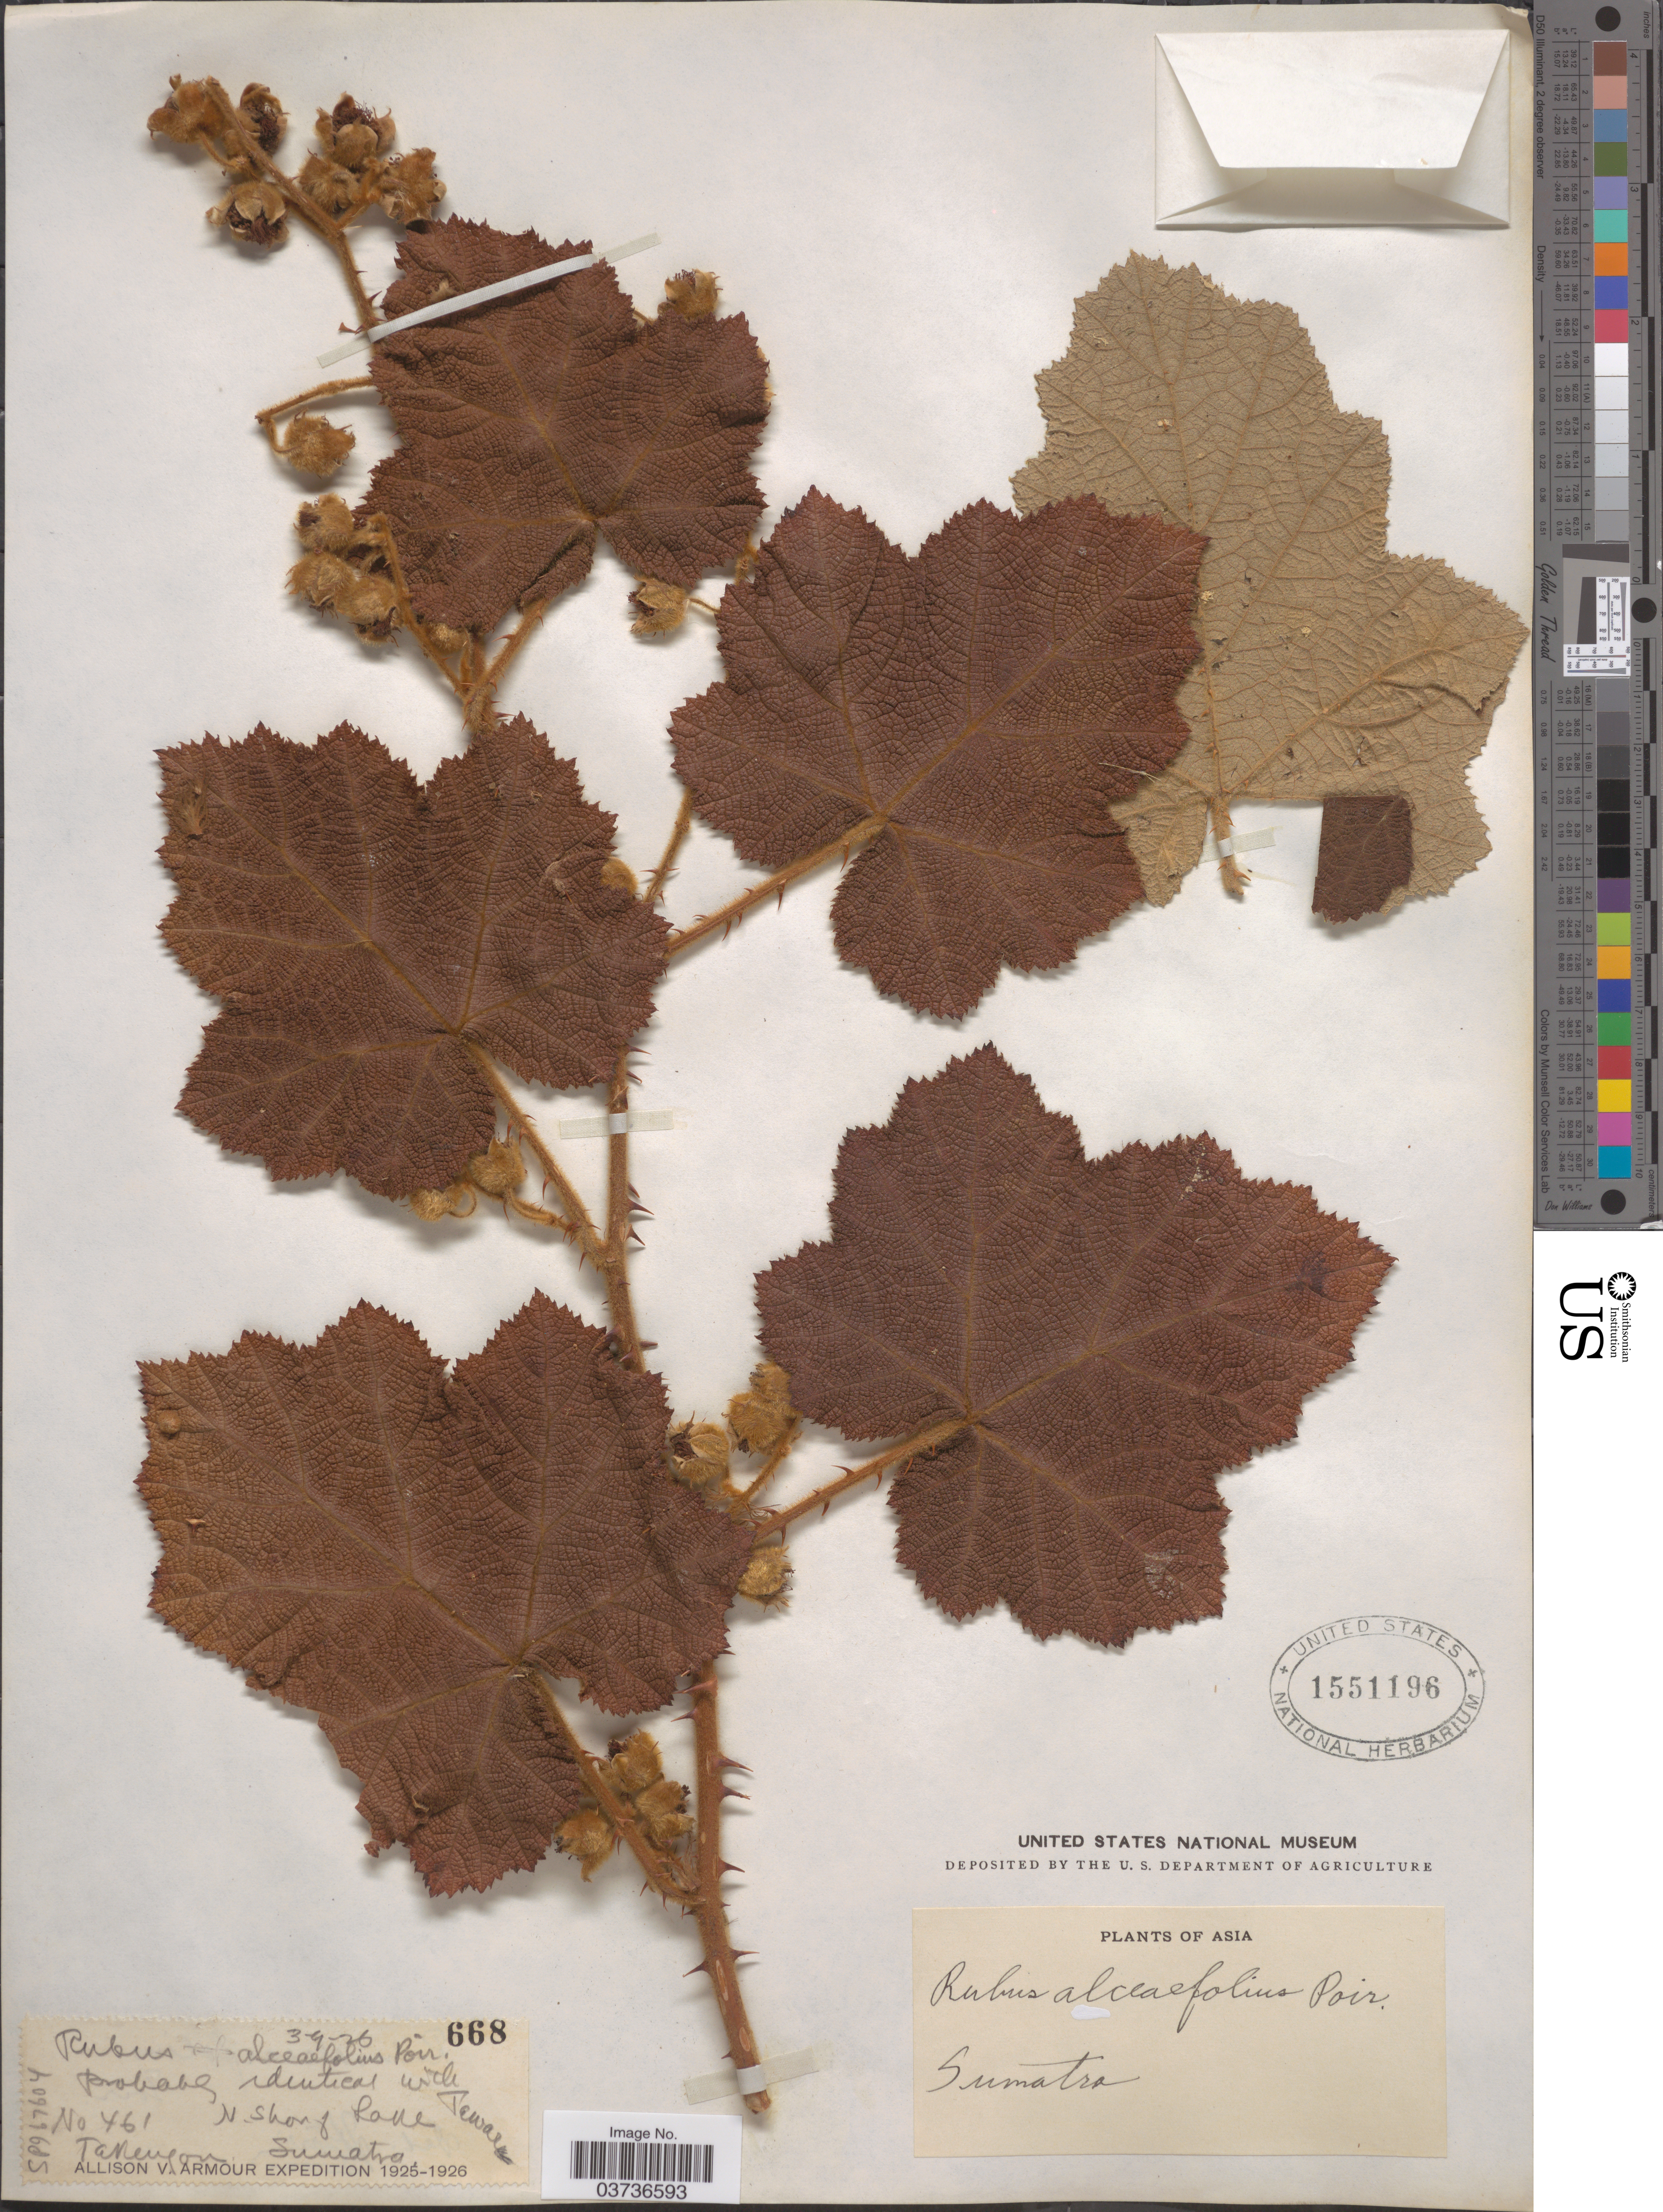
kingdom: Plantae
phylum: Tracheophyta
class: Magnoliopsida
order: Rosales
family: Rosaceae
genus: Rubus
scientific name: Rubus alcaefolius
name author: Poir.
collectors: Allison V. Armour Expedition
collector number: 461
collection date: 1926-09-03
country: Indonesia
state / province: Sumatra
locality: N. shore of Lake. Takengon.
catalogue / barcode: US 1551196